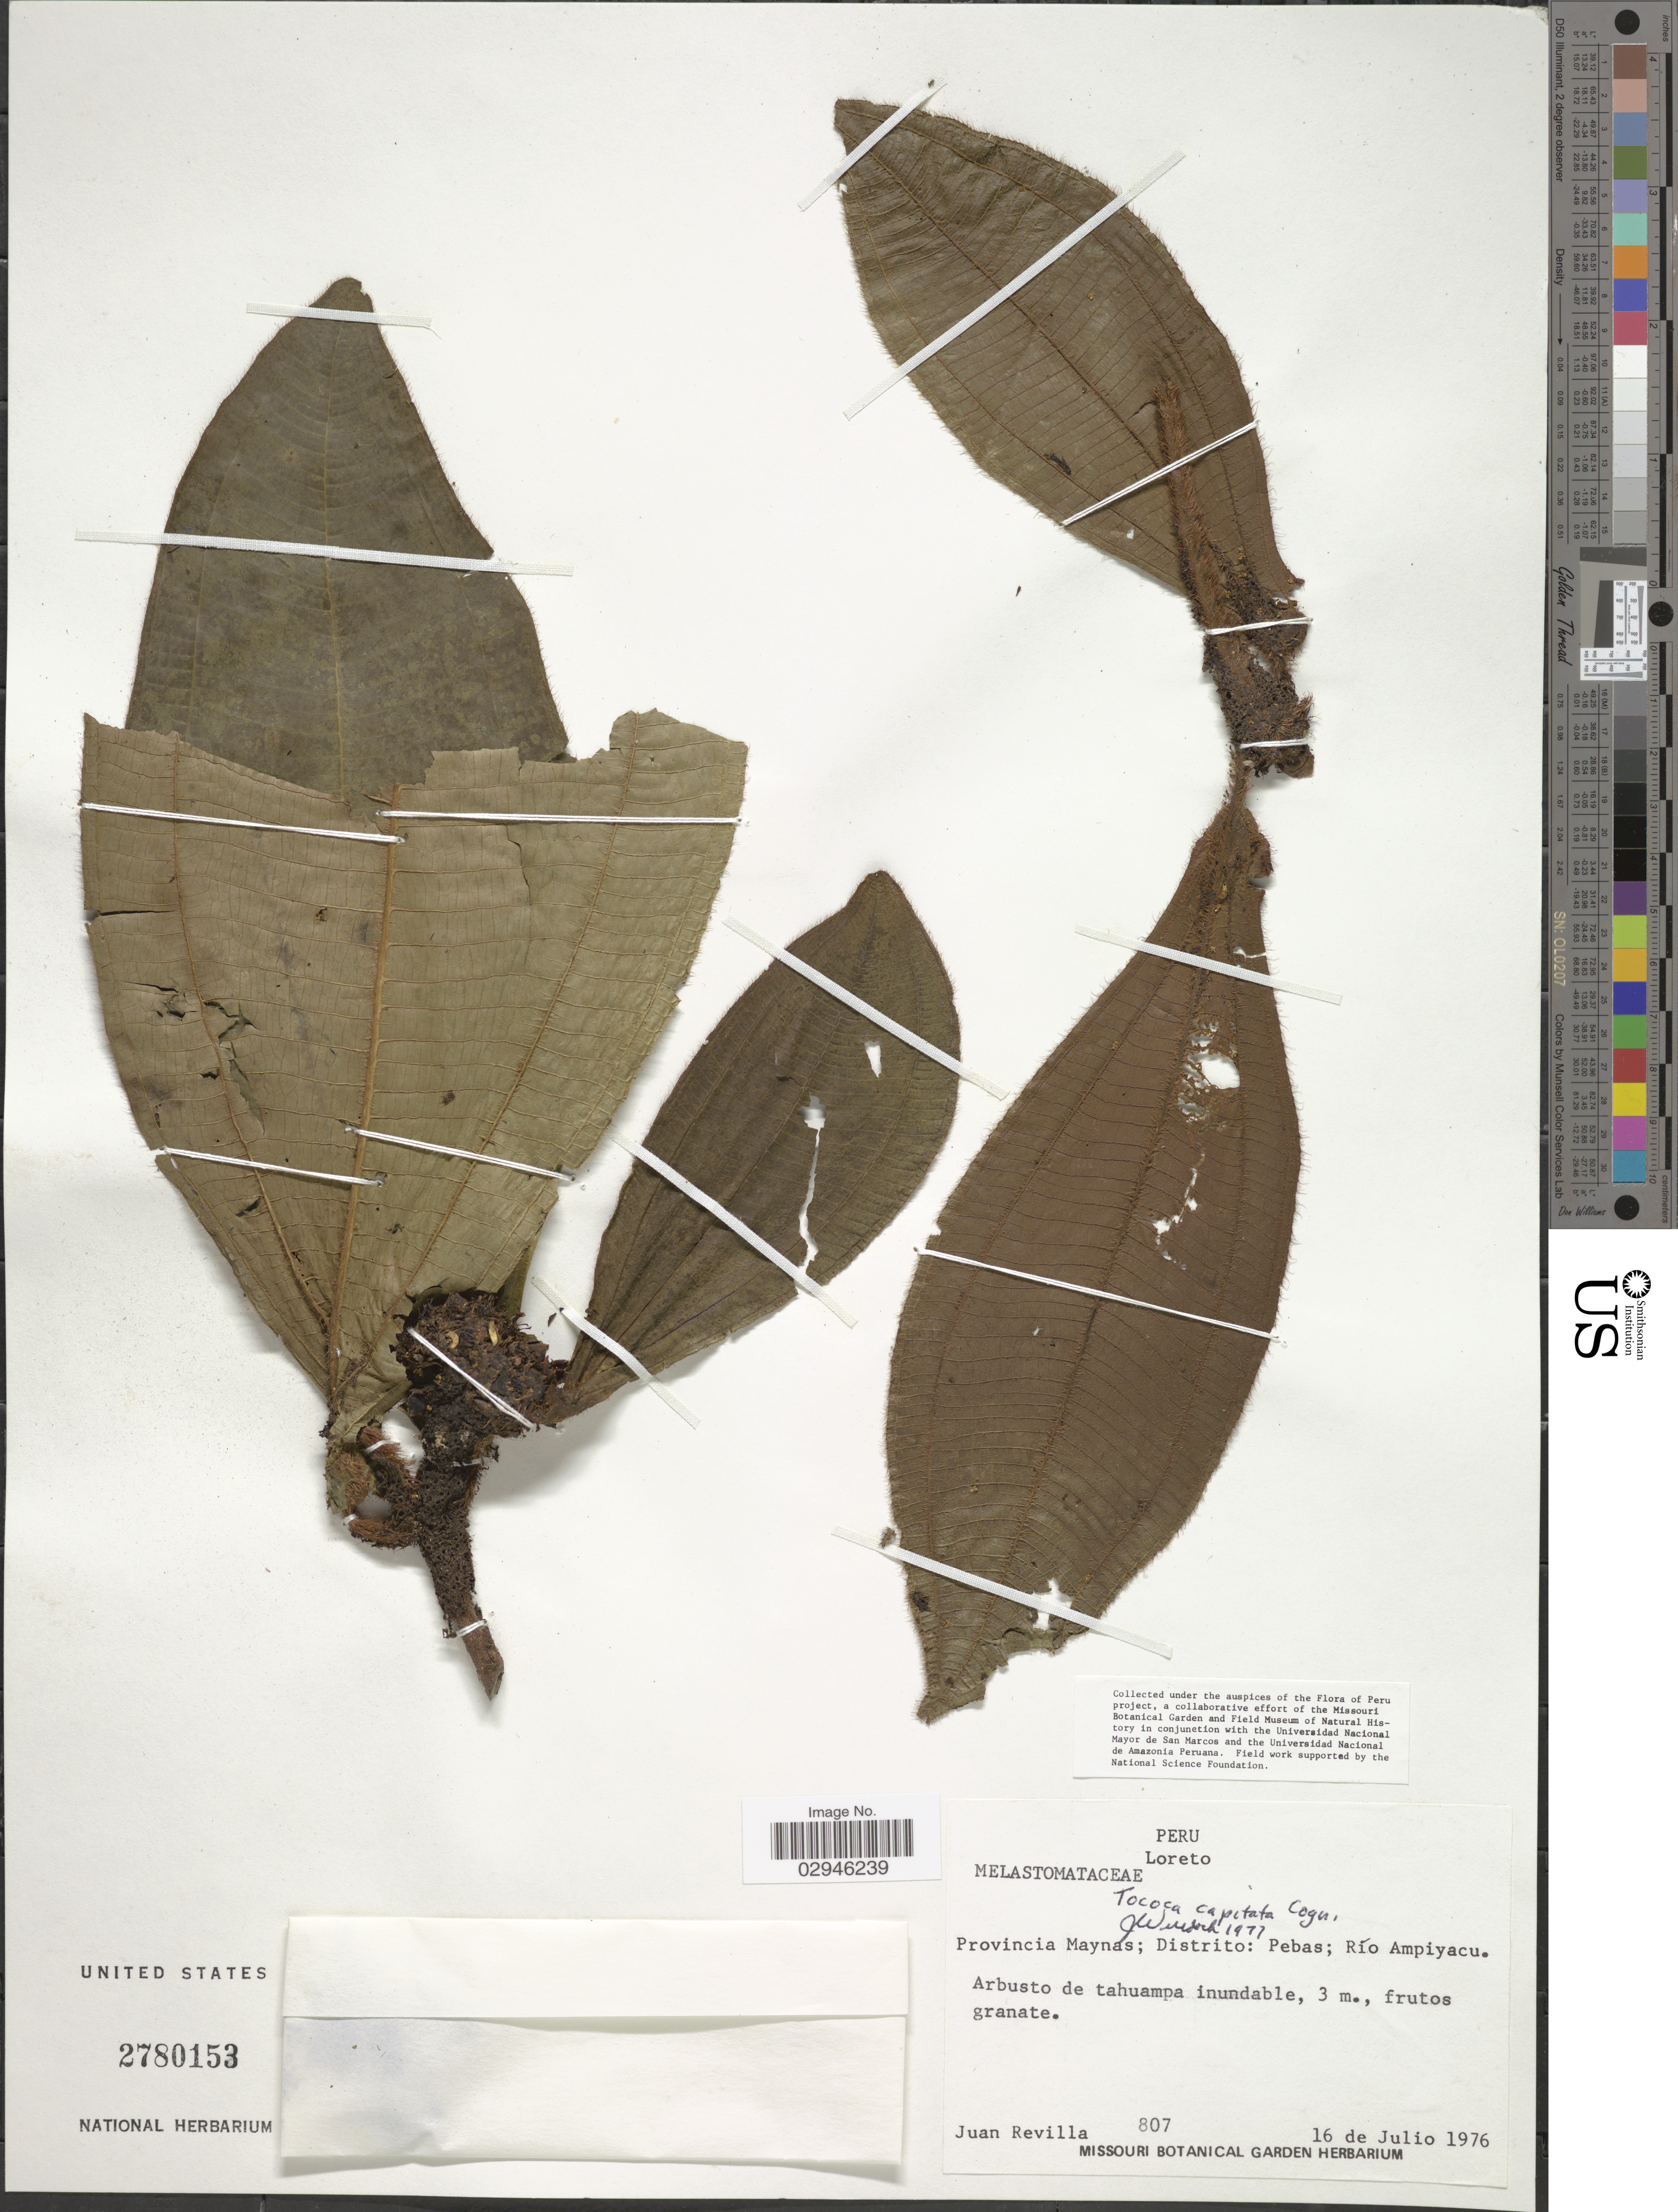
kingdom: Plantae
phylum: Tracheophyta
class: Magnoliopsida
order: Myrtales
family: Melastomataceae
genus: Tococa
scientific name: Tococa capitata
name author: Trail ex Cogn.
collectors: J. Revilla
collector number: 807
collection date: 1976-07-16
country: Peru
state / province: Loreto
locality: Provincia Maynas; Distrito: Pebas; Río Ampiyacu.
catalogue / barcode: US 2780153